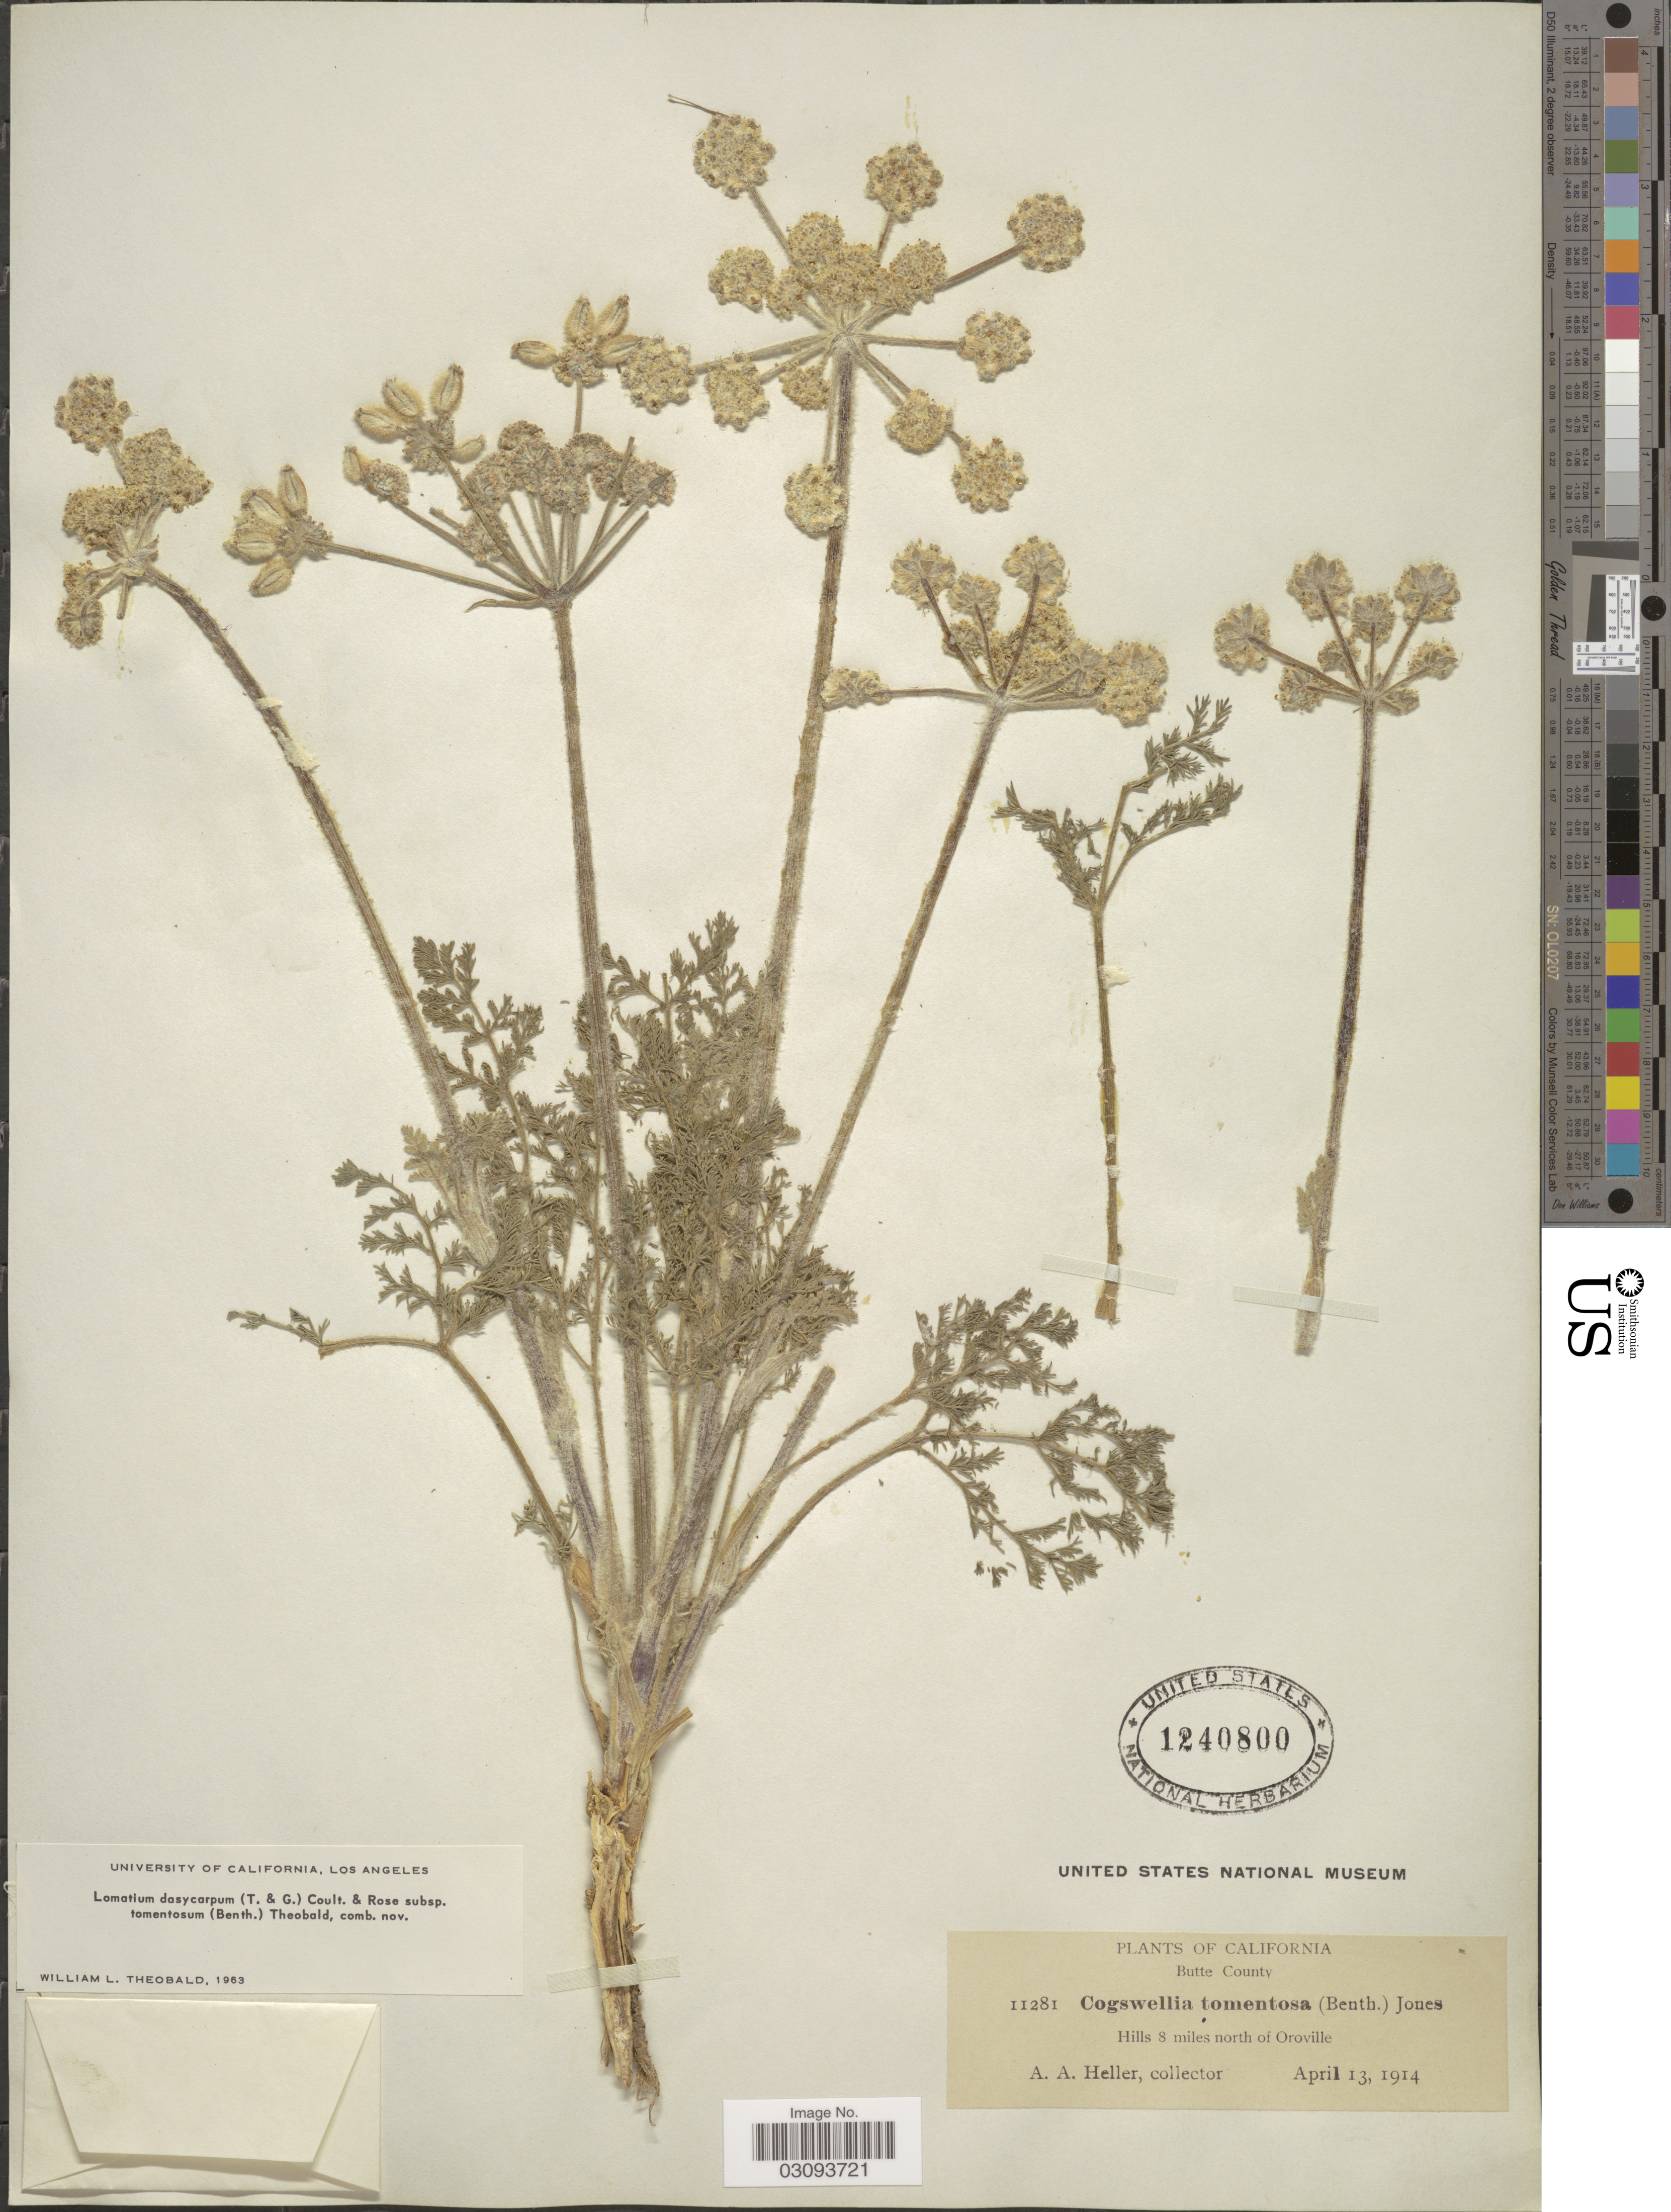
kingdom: Plantae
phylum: Tracheophyta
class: Magnoliopsida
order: Apiales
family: Apiaceae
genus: Lomatium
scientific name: Lomatium dasycarpum subsp. tomentosum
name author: (Benth.) W.L. Theob.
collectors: A. A. Heller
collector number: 11281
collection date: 1914-04-13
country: United States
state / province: California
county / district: Butte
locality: Butte County. Hills 8 miles north of Oroville.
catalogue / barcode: US 1240800